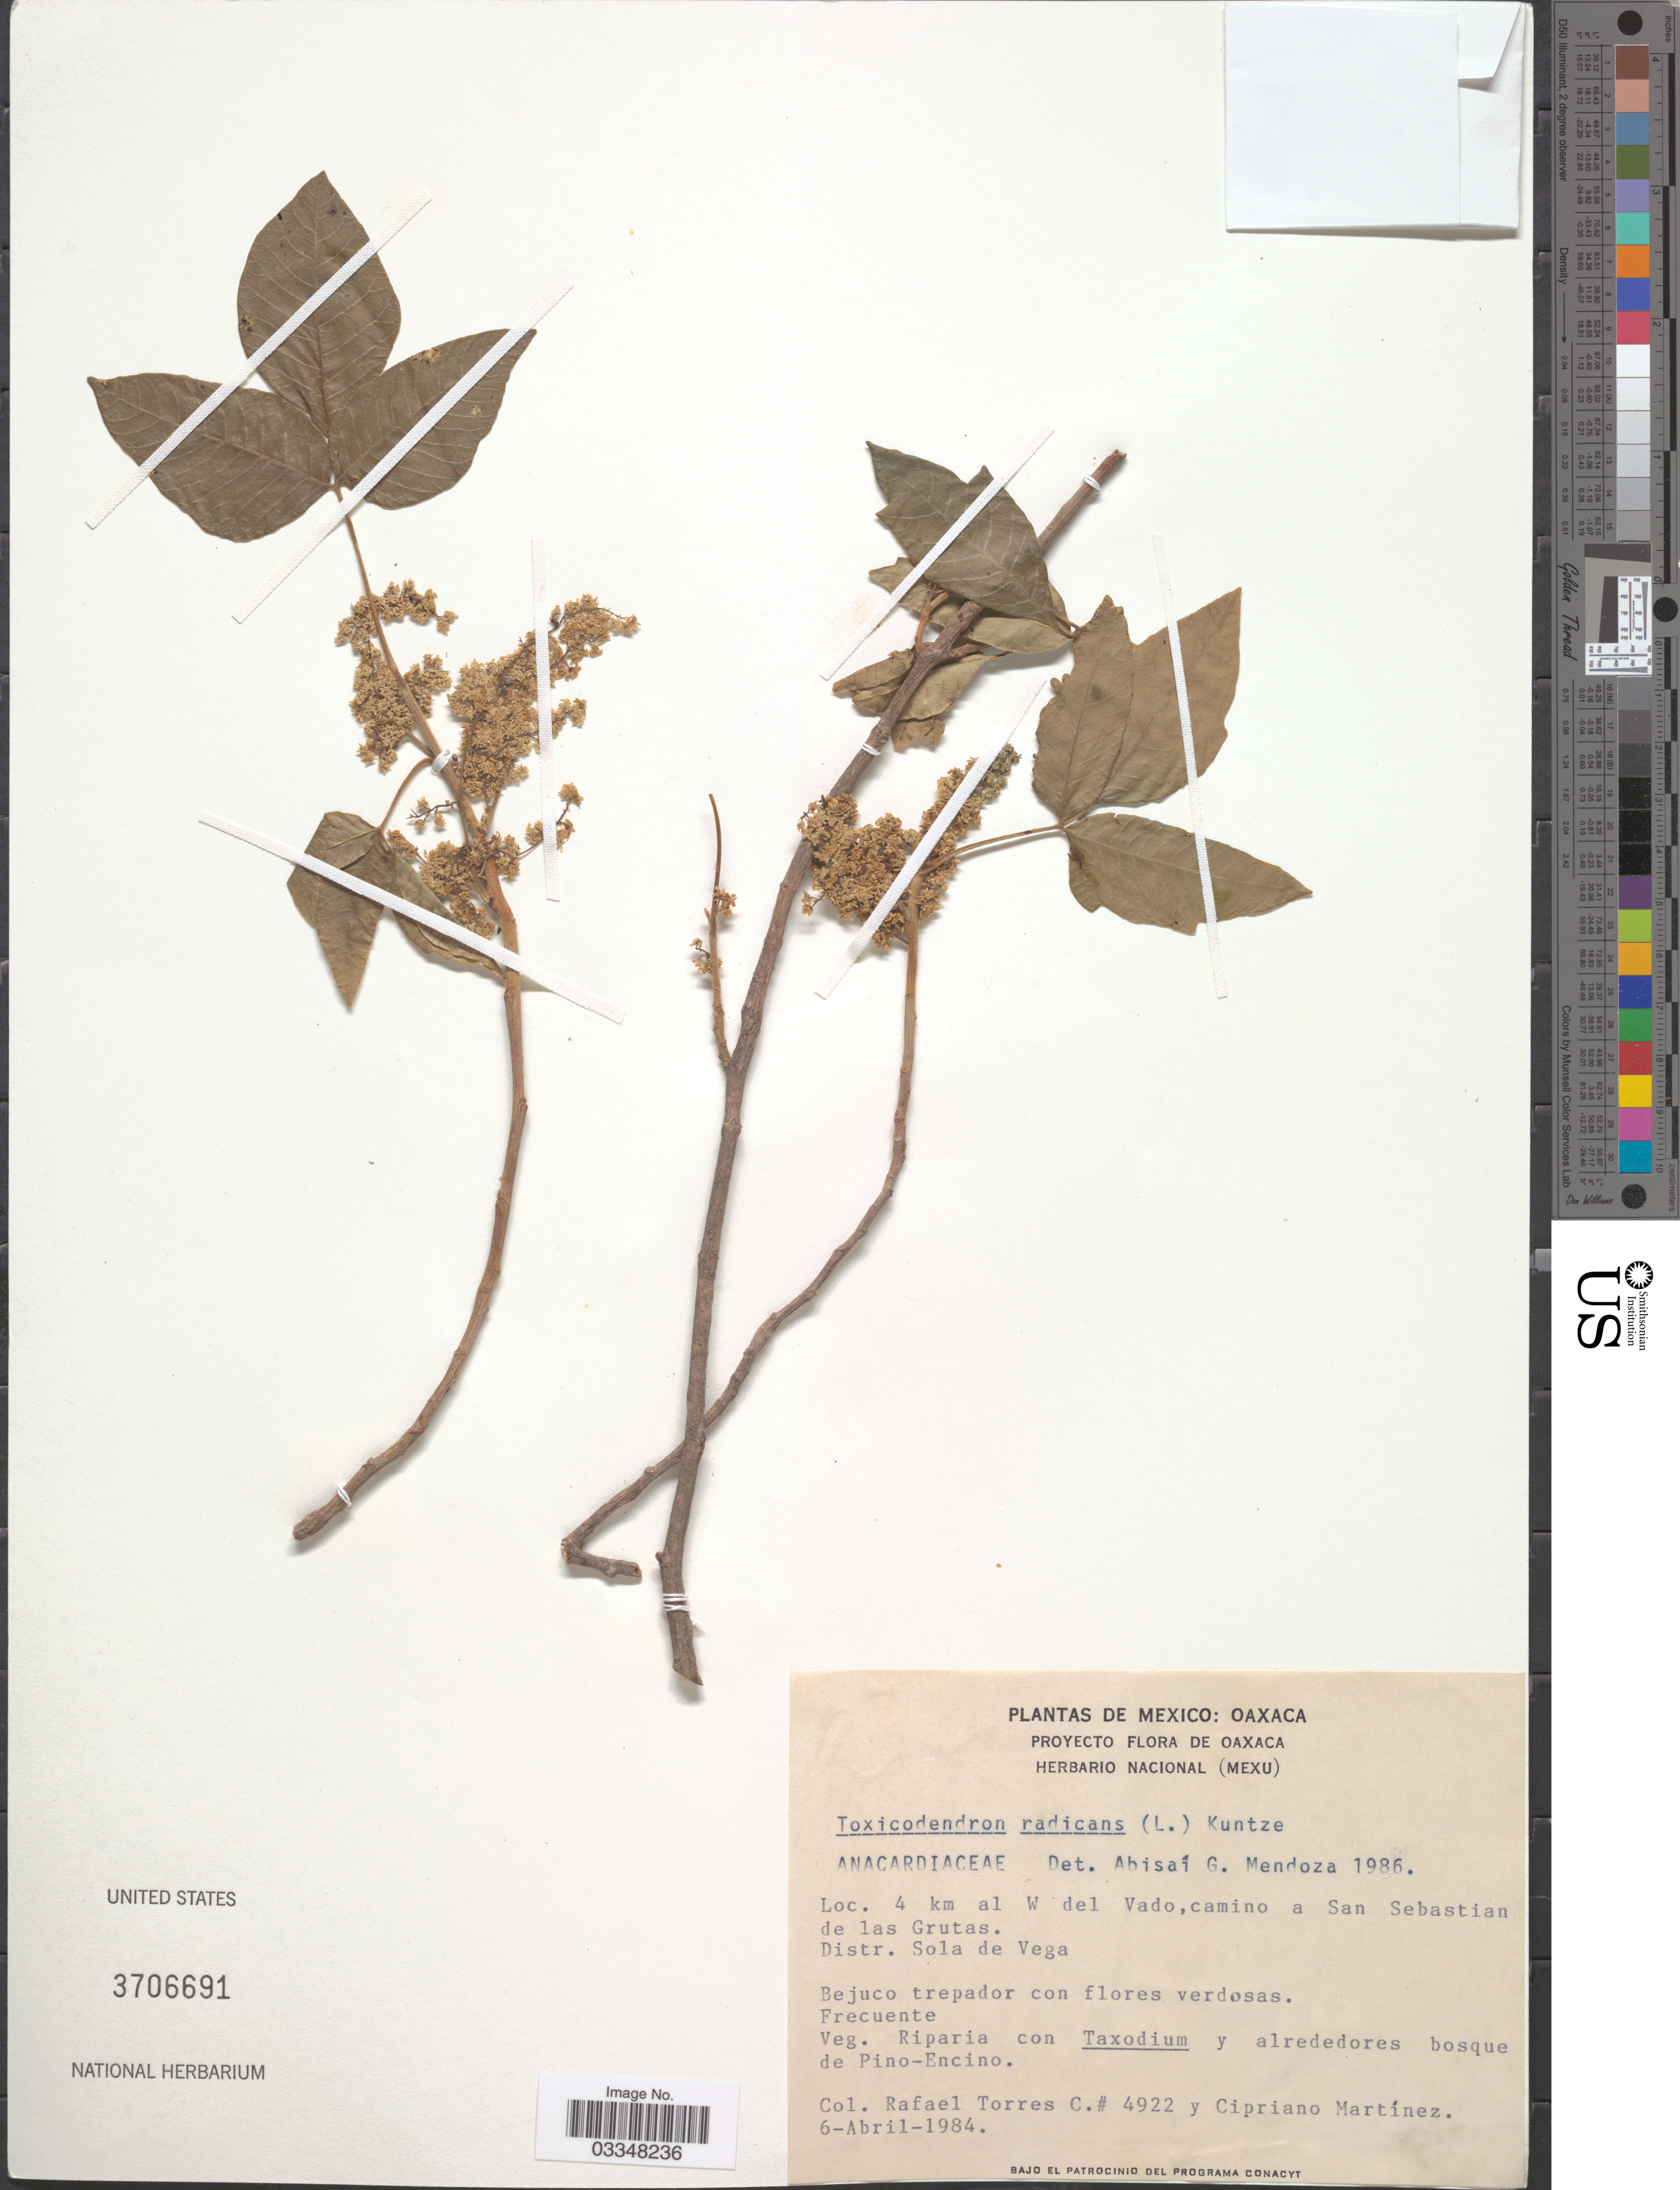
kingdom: Plantae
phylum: Tracheophyta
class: Magnoliopsida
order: Sapindales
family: Anacardiaceae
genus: Toxicodendron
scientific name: Toxicodendron radicans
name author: (L.) Kuntze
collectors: R. Torres C. & C. Martínez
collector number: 4922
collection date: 1984-04-06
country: Mexico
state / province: Oaxaca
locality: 4 km al W del Vado, camino a San Sebastian de las Grutas. Distr. Sola de Vega.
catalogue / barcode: US 3706691